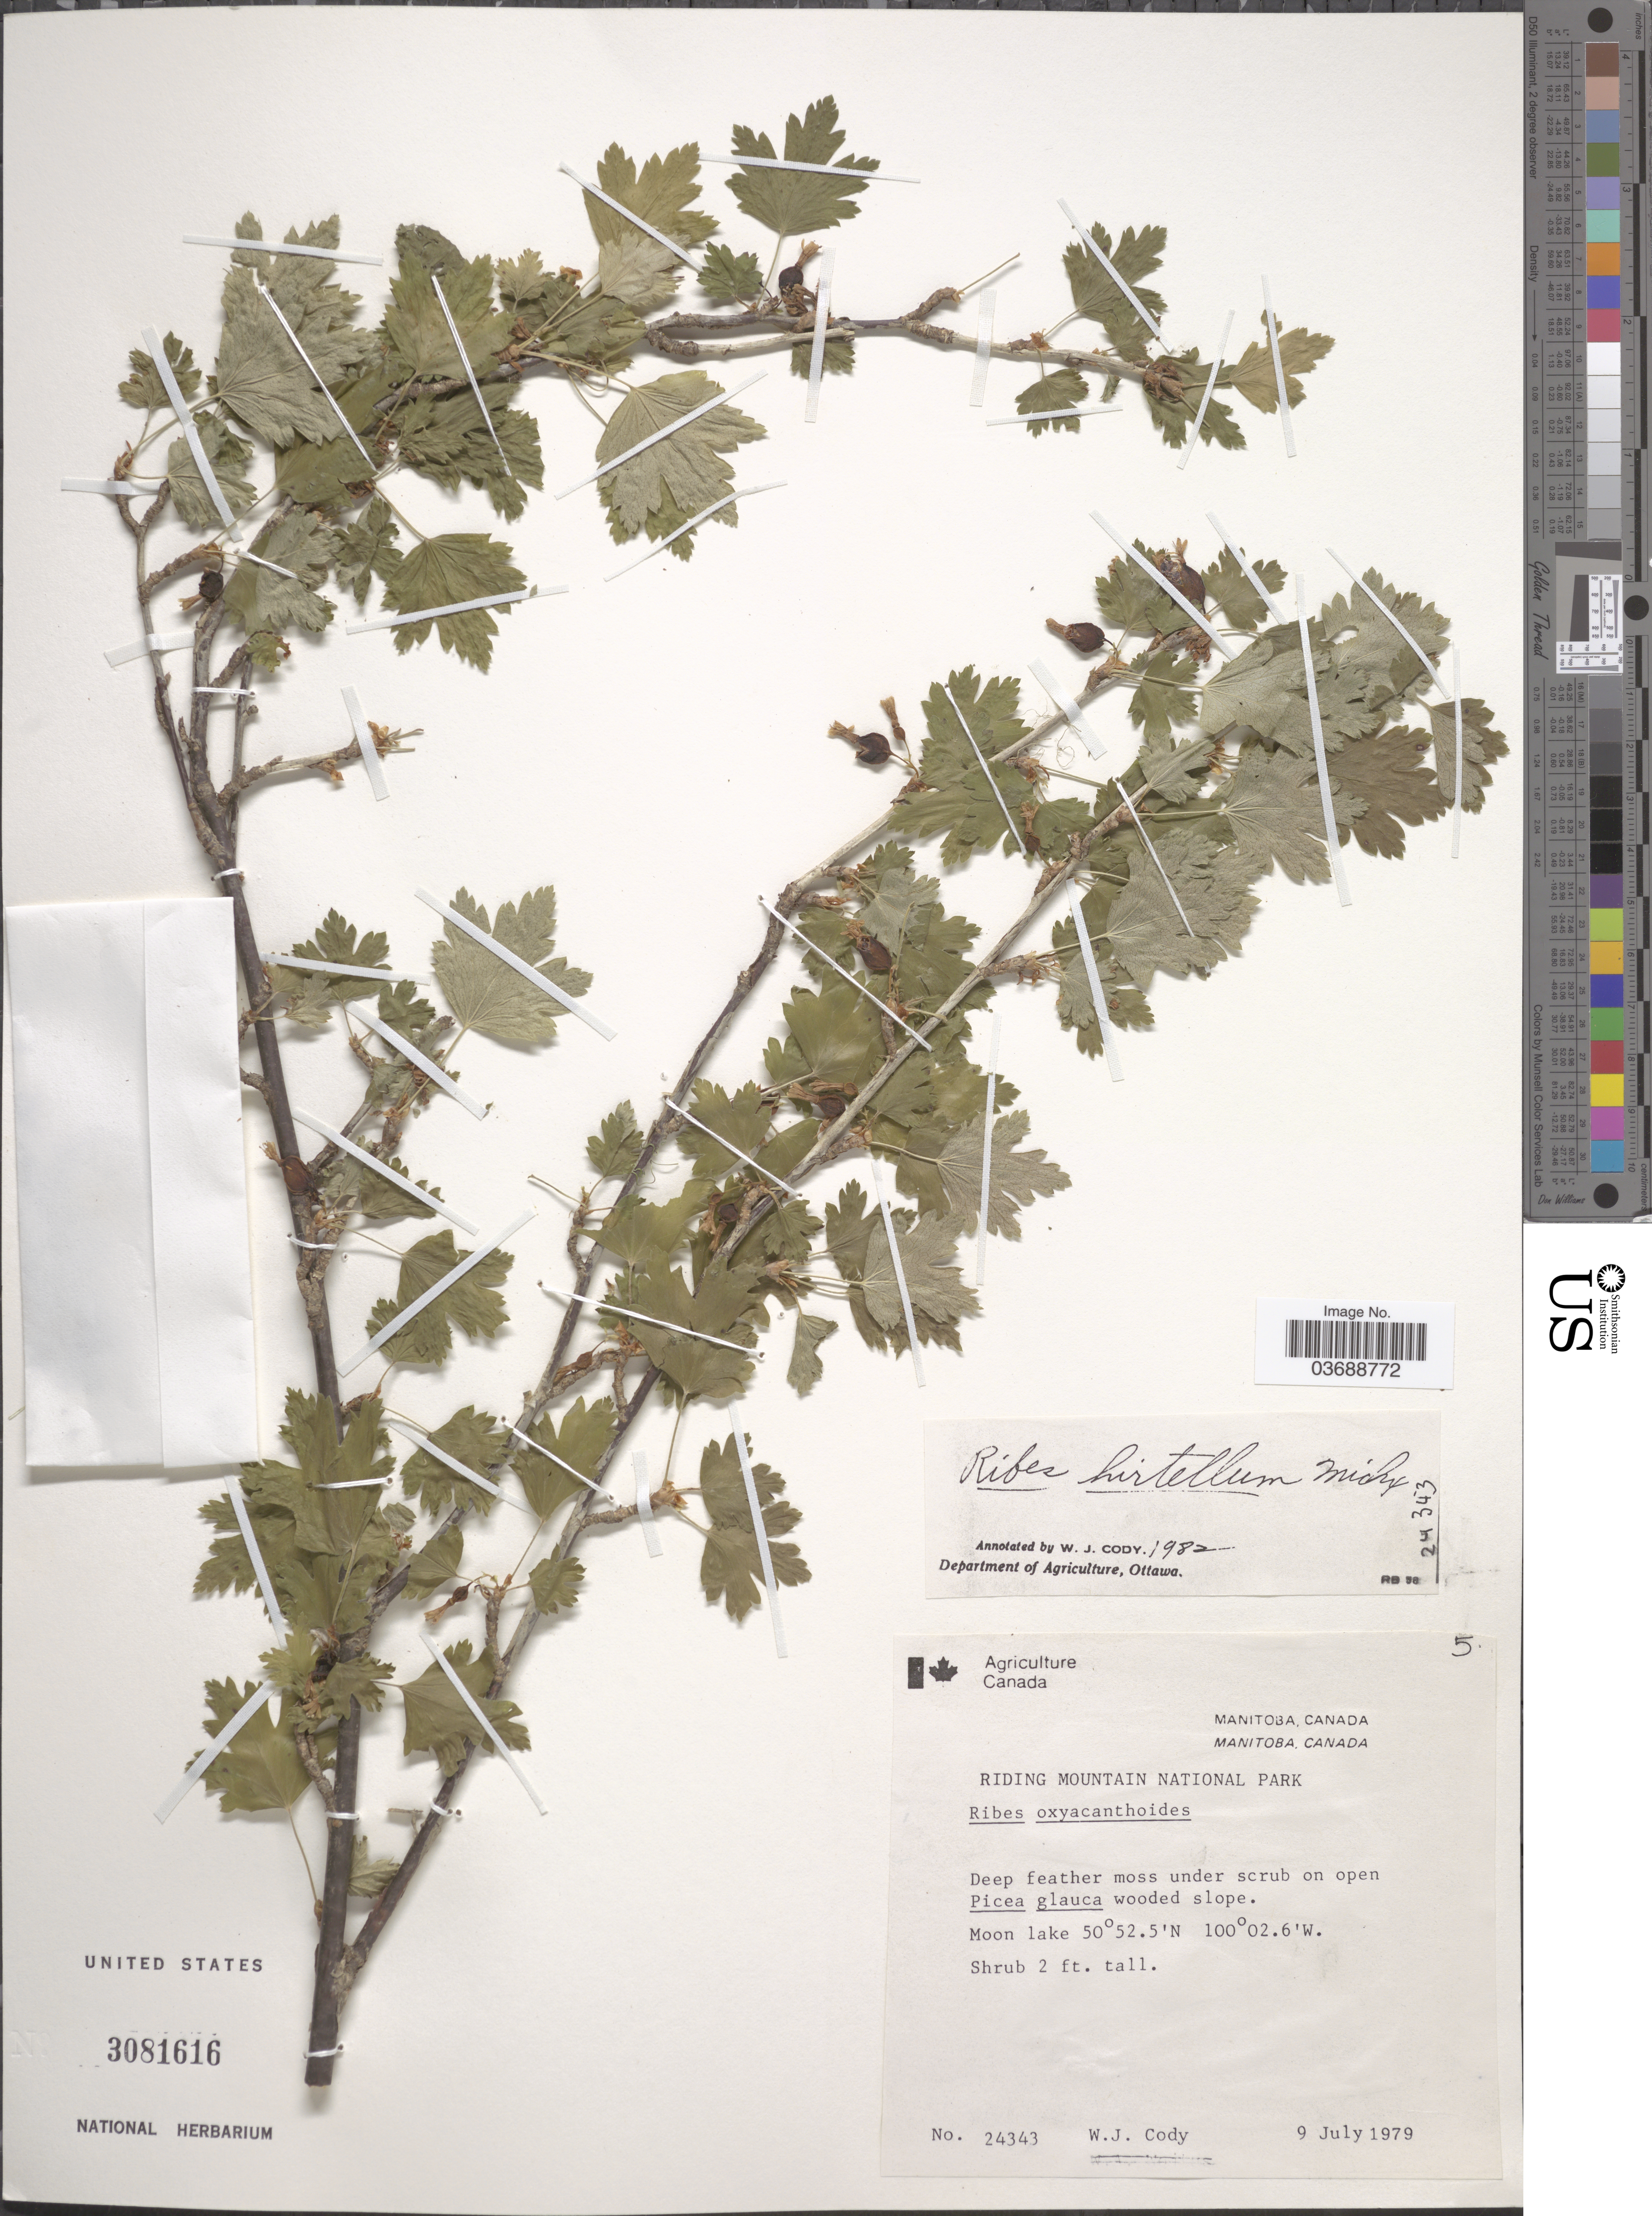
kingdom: Plantae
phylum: Tracheophyta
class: Magnoliopsida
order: Saxifragales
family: Grossulariaceae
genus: Ribes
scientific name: Ribes oxyacanthoides subsp. setosum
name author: (Lindl.) Q.P. Sinnott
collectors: W. Cody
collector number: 24343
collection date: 1979-07-09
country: Canada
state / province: Manitoba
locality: Riding Mountain National Park. Moon lake.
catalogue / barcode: US 3081616